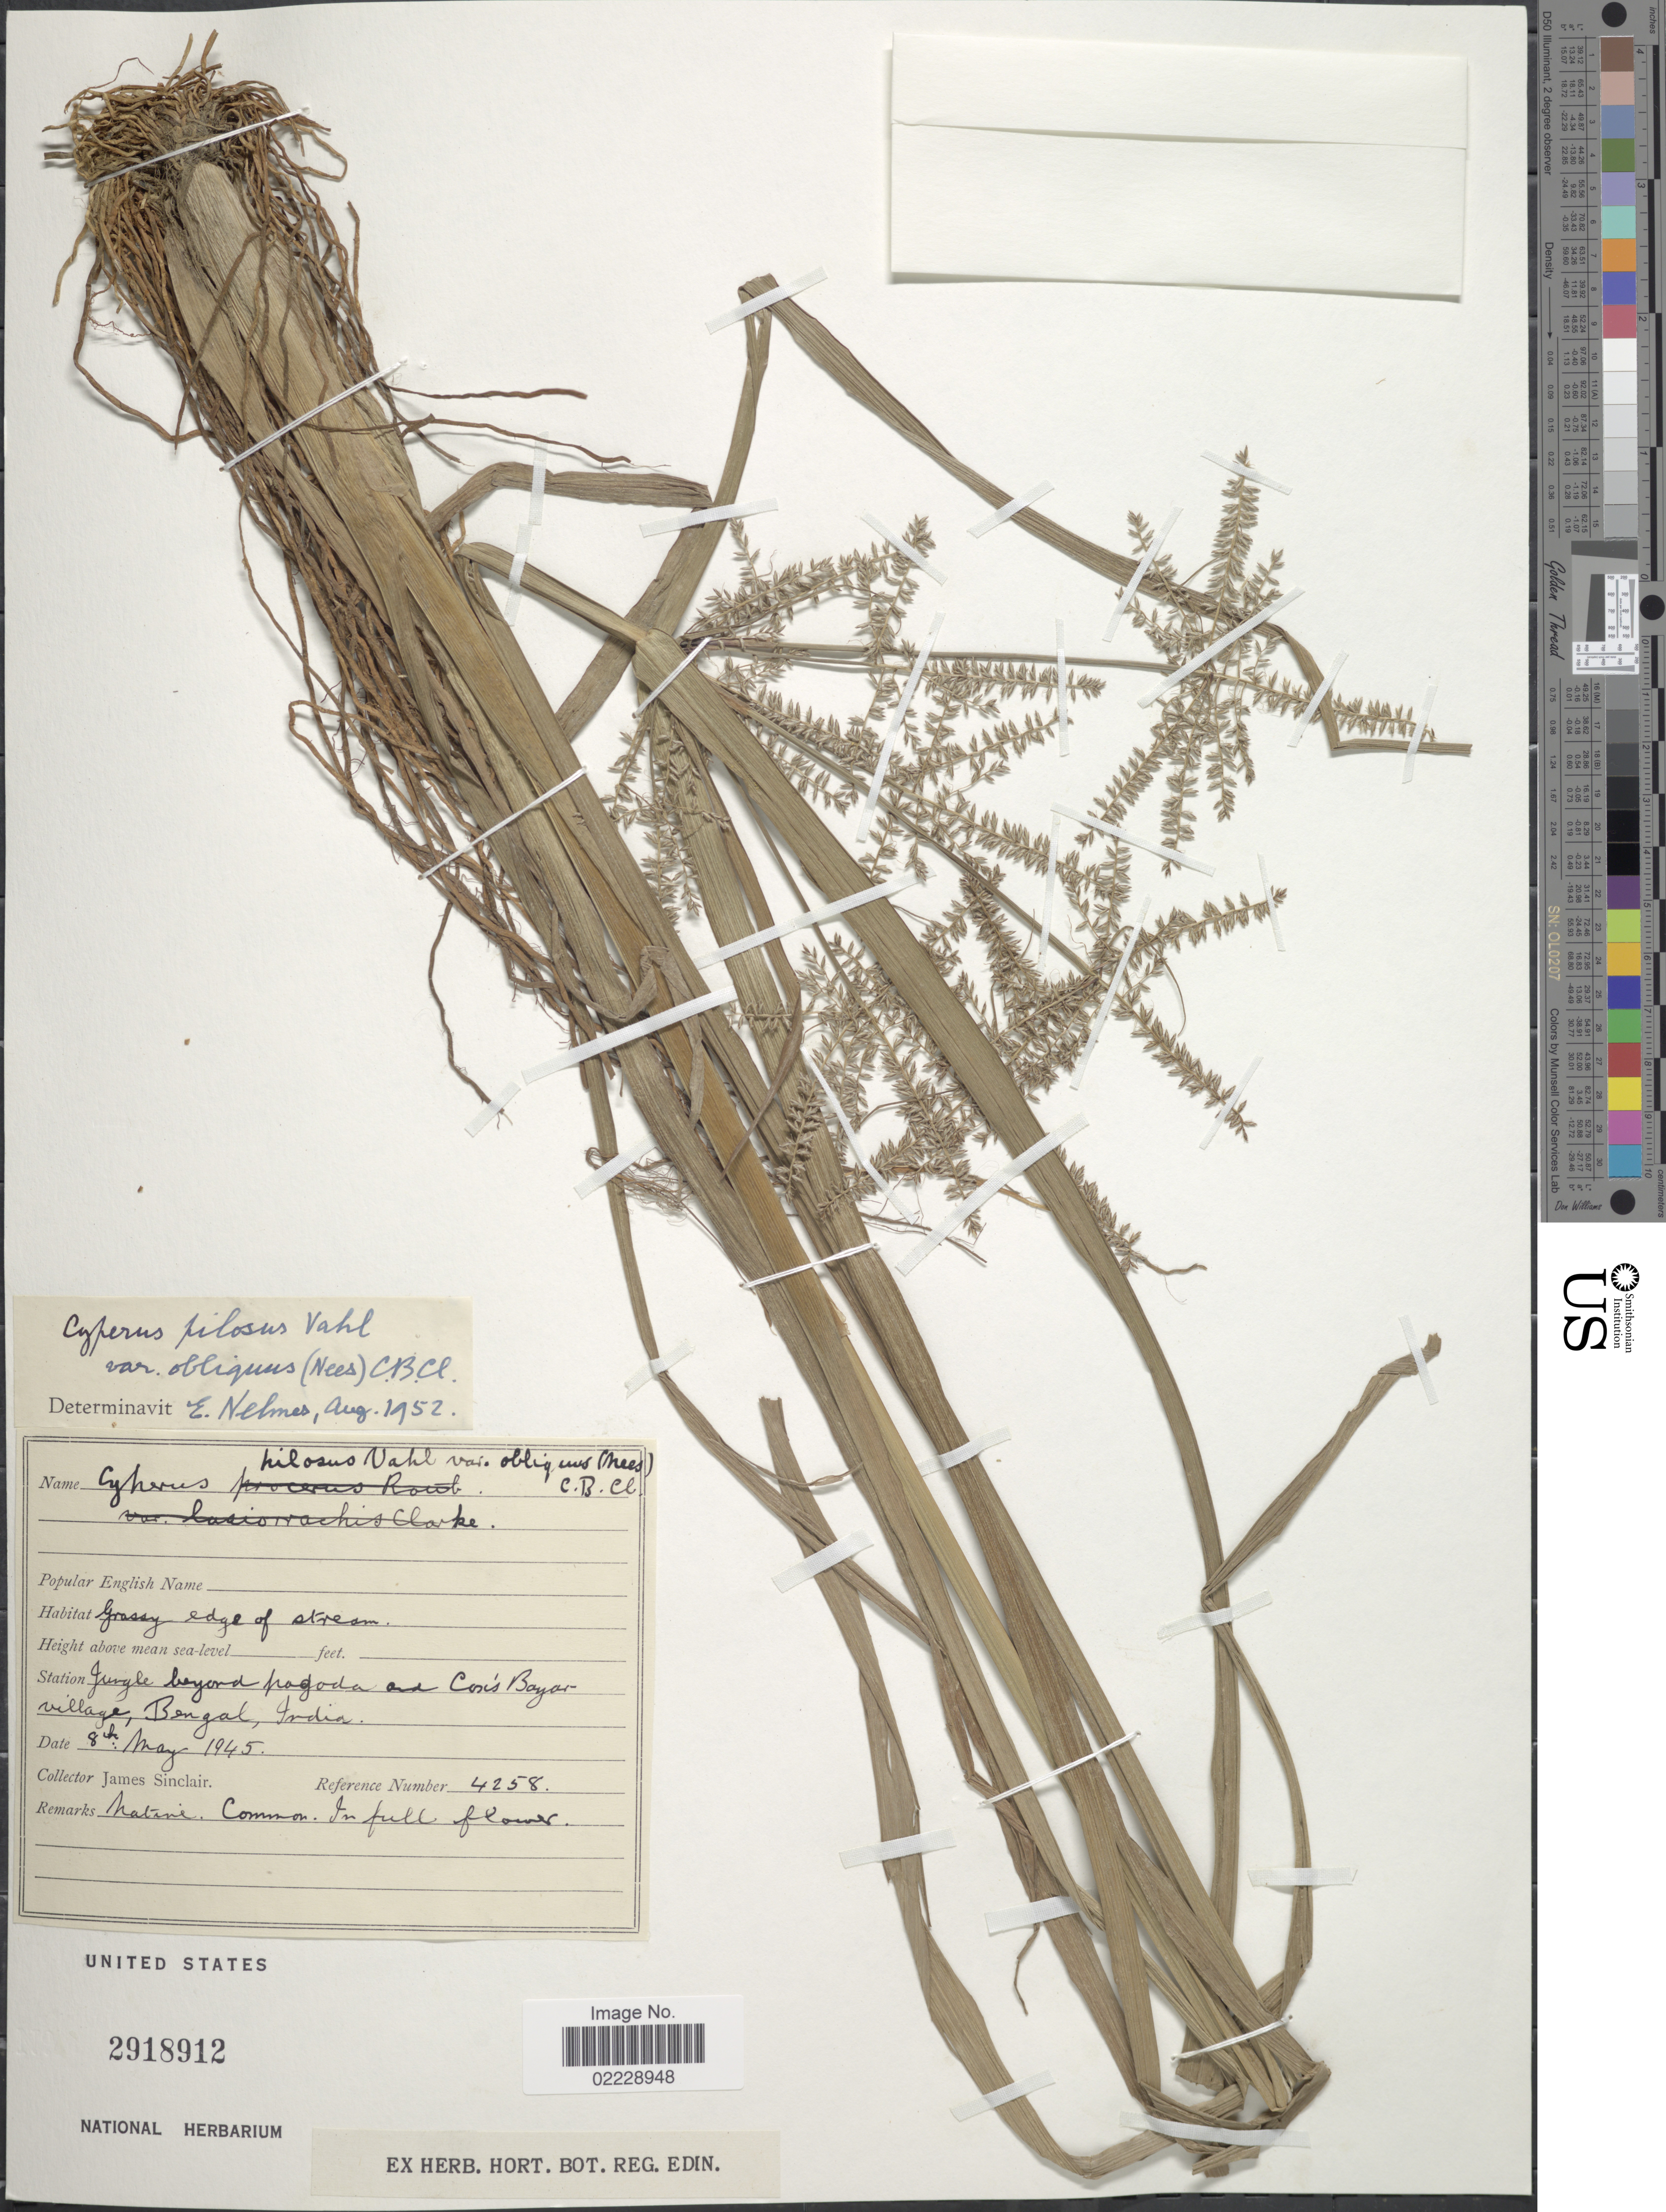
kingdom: Plantae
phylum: Tracheophyta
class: Liliopsida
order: Poales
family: Cyperaceae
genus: Cyperus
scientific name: Cyperus pilosus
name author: Vahl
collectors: J. Sinclair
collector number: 4258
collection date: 1945-05-08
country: Bangladesh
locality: Jungle beyond pagoda and Cox's Bazar village, Bengal, India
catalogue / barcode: US 2918912